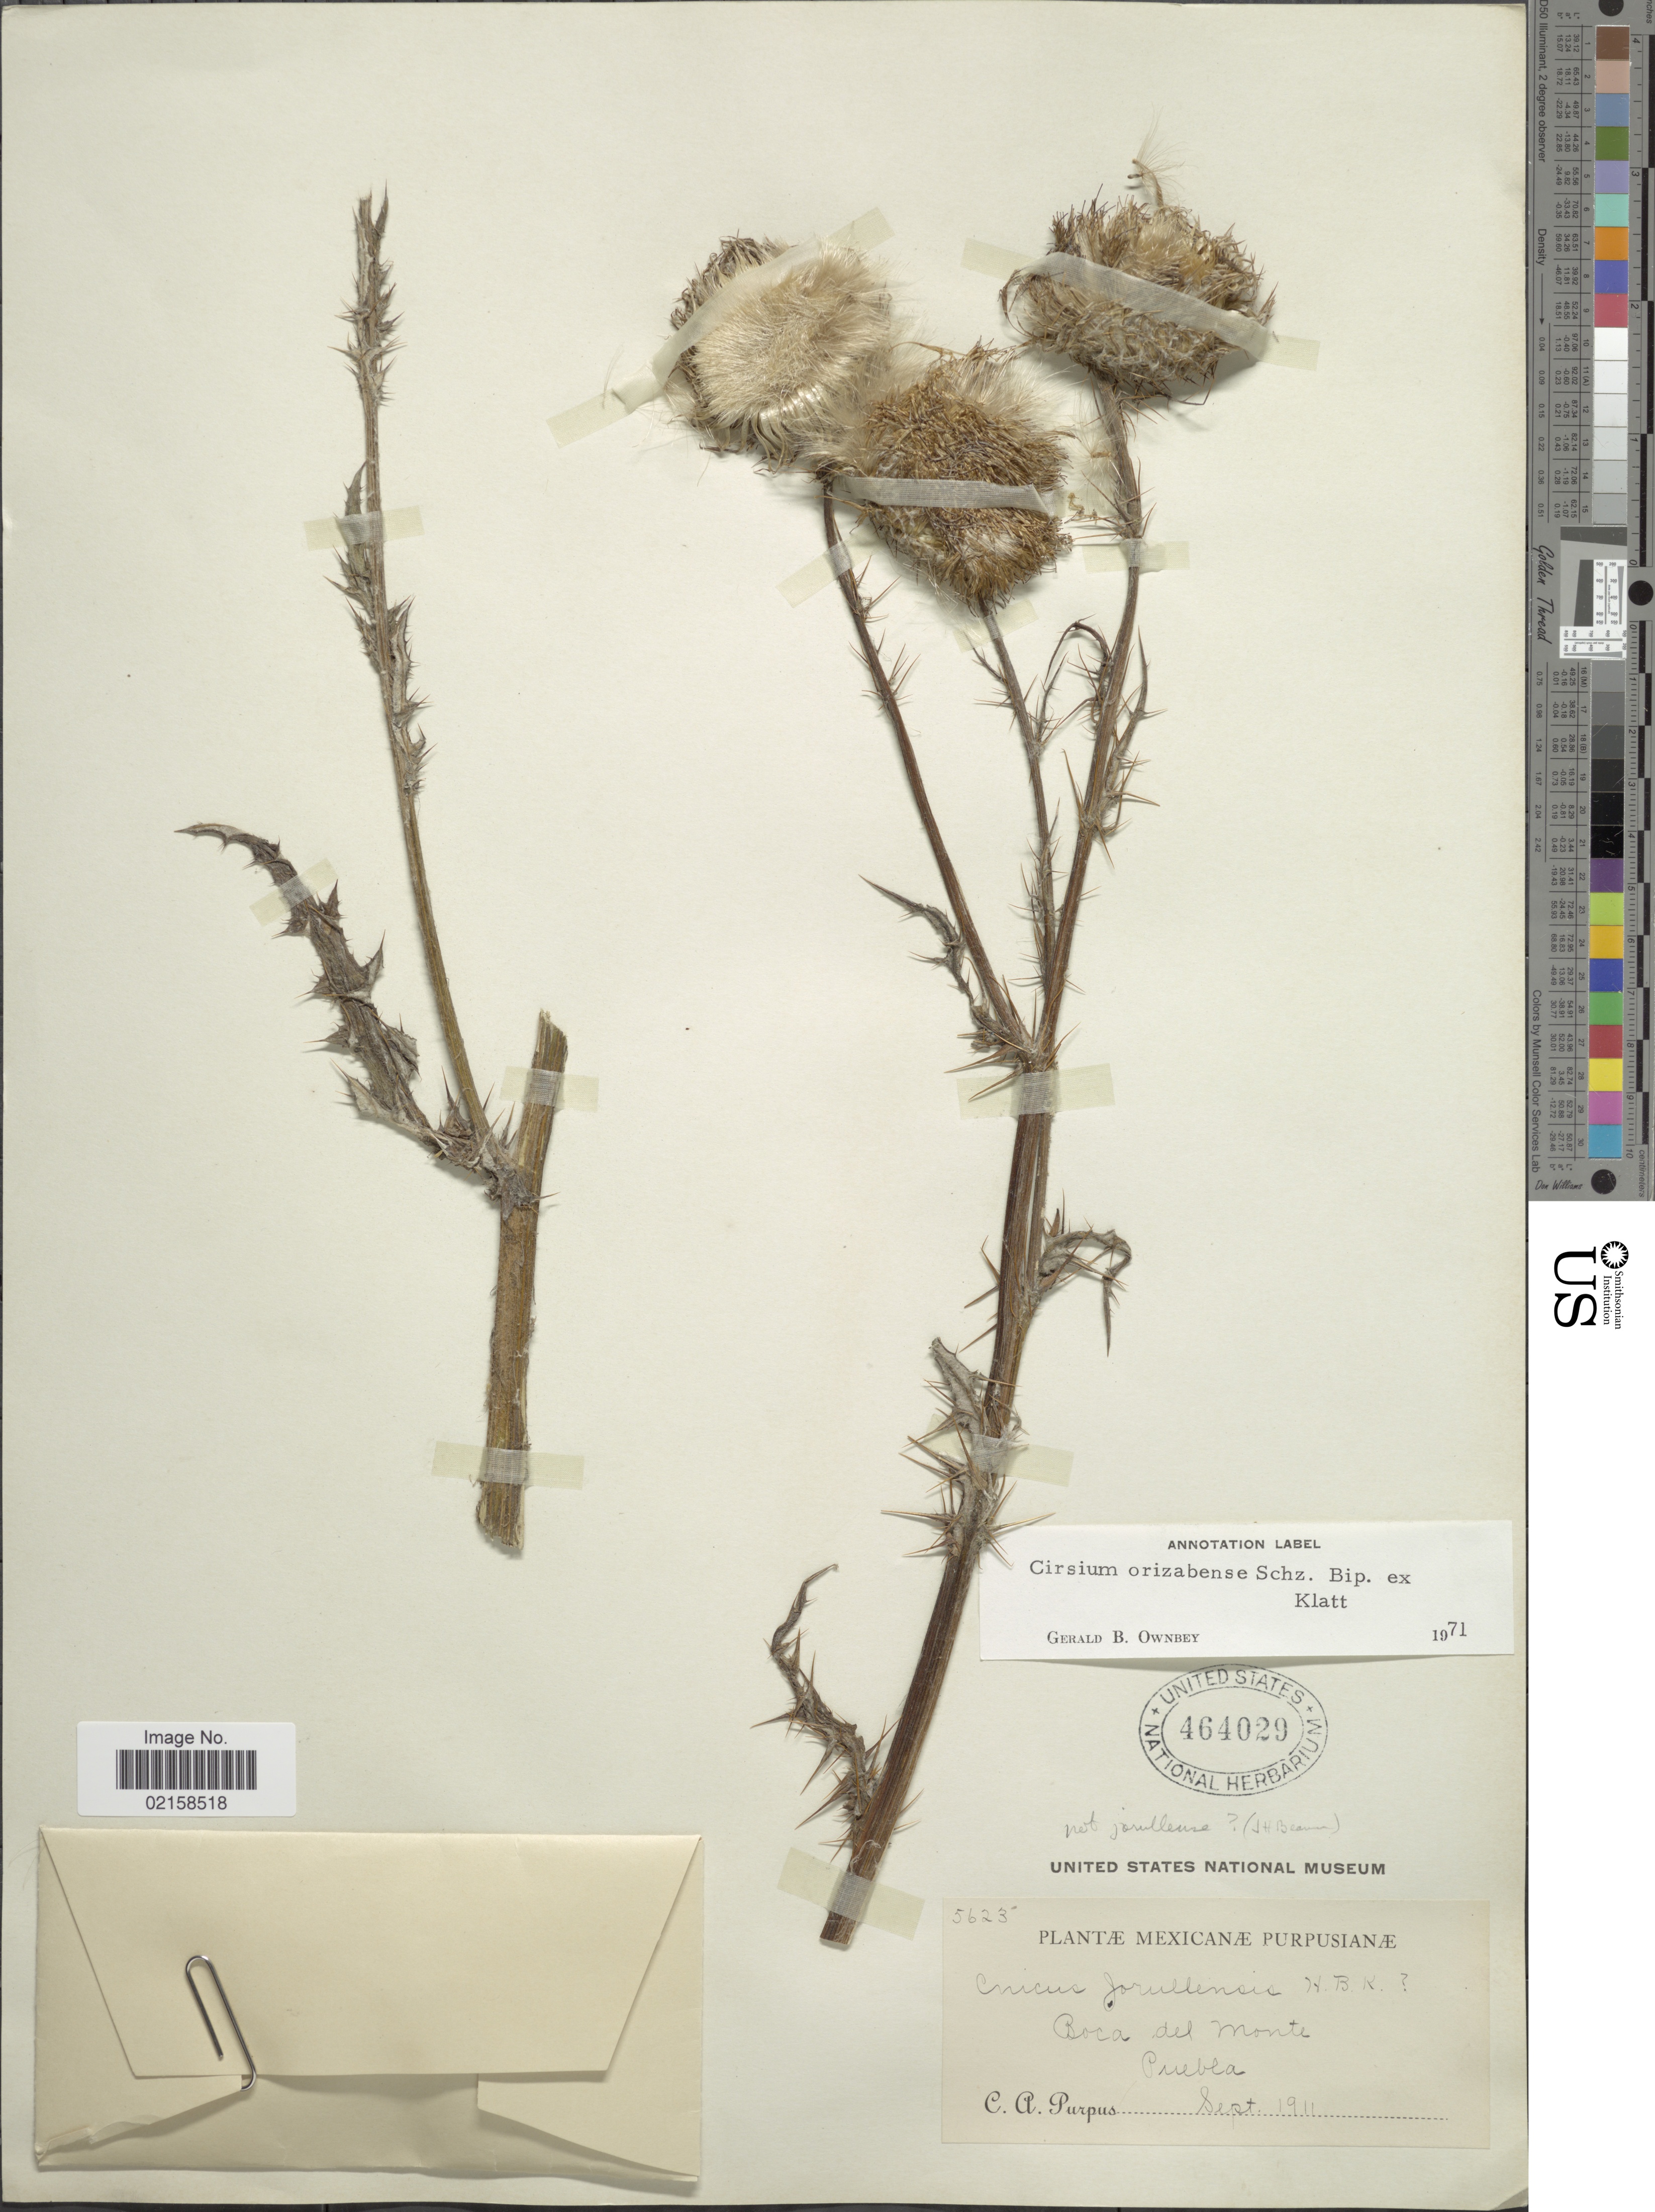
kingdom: Plantae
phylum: Tracheophyta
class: Magnoliopsida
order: Asterales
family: Asteraceae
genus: Cirsium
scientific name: Cirsium orizabense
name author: Sch. Bip. ex Klatt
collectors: C. A. Purpus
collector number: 5623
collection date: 1911-09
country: Mexico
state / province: Puebla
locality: Boca del Monte.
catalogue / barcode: US 464020